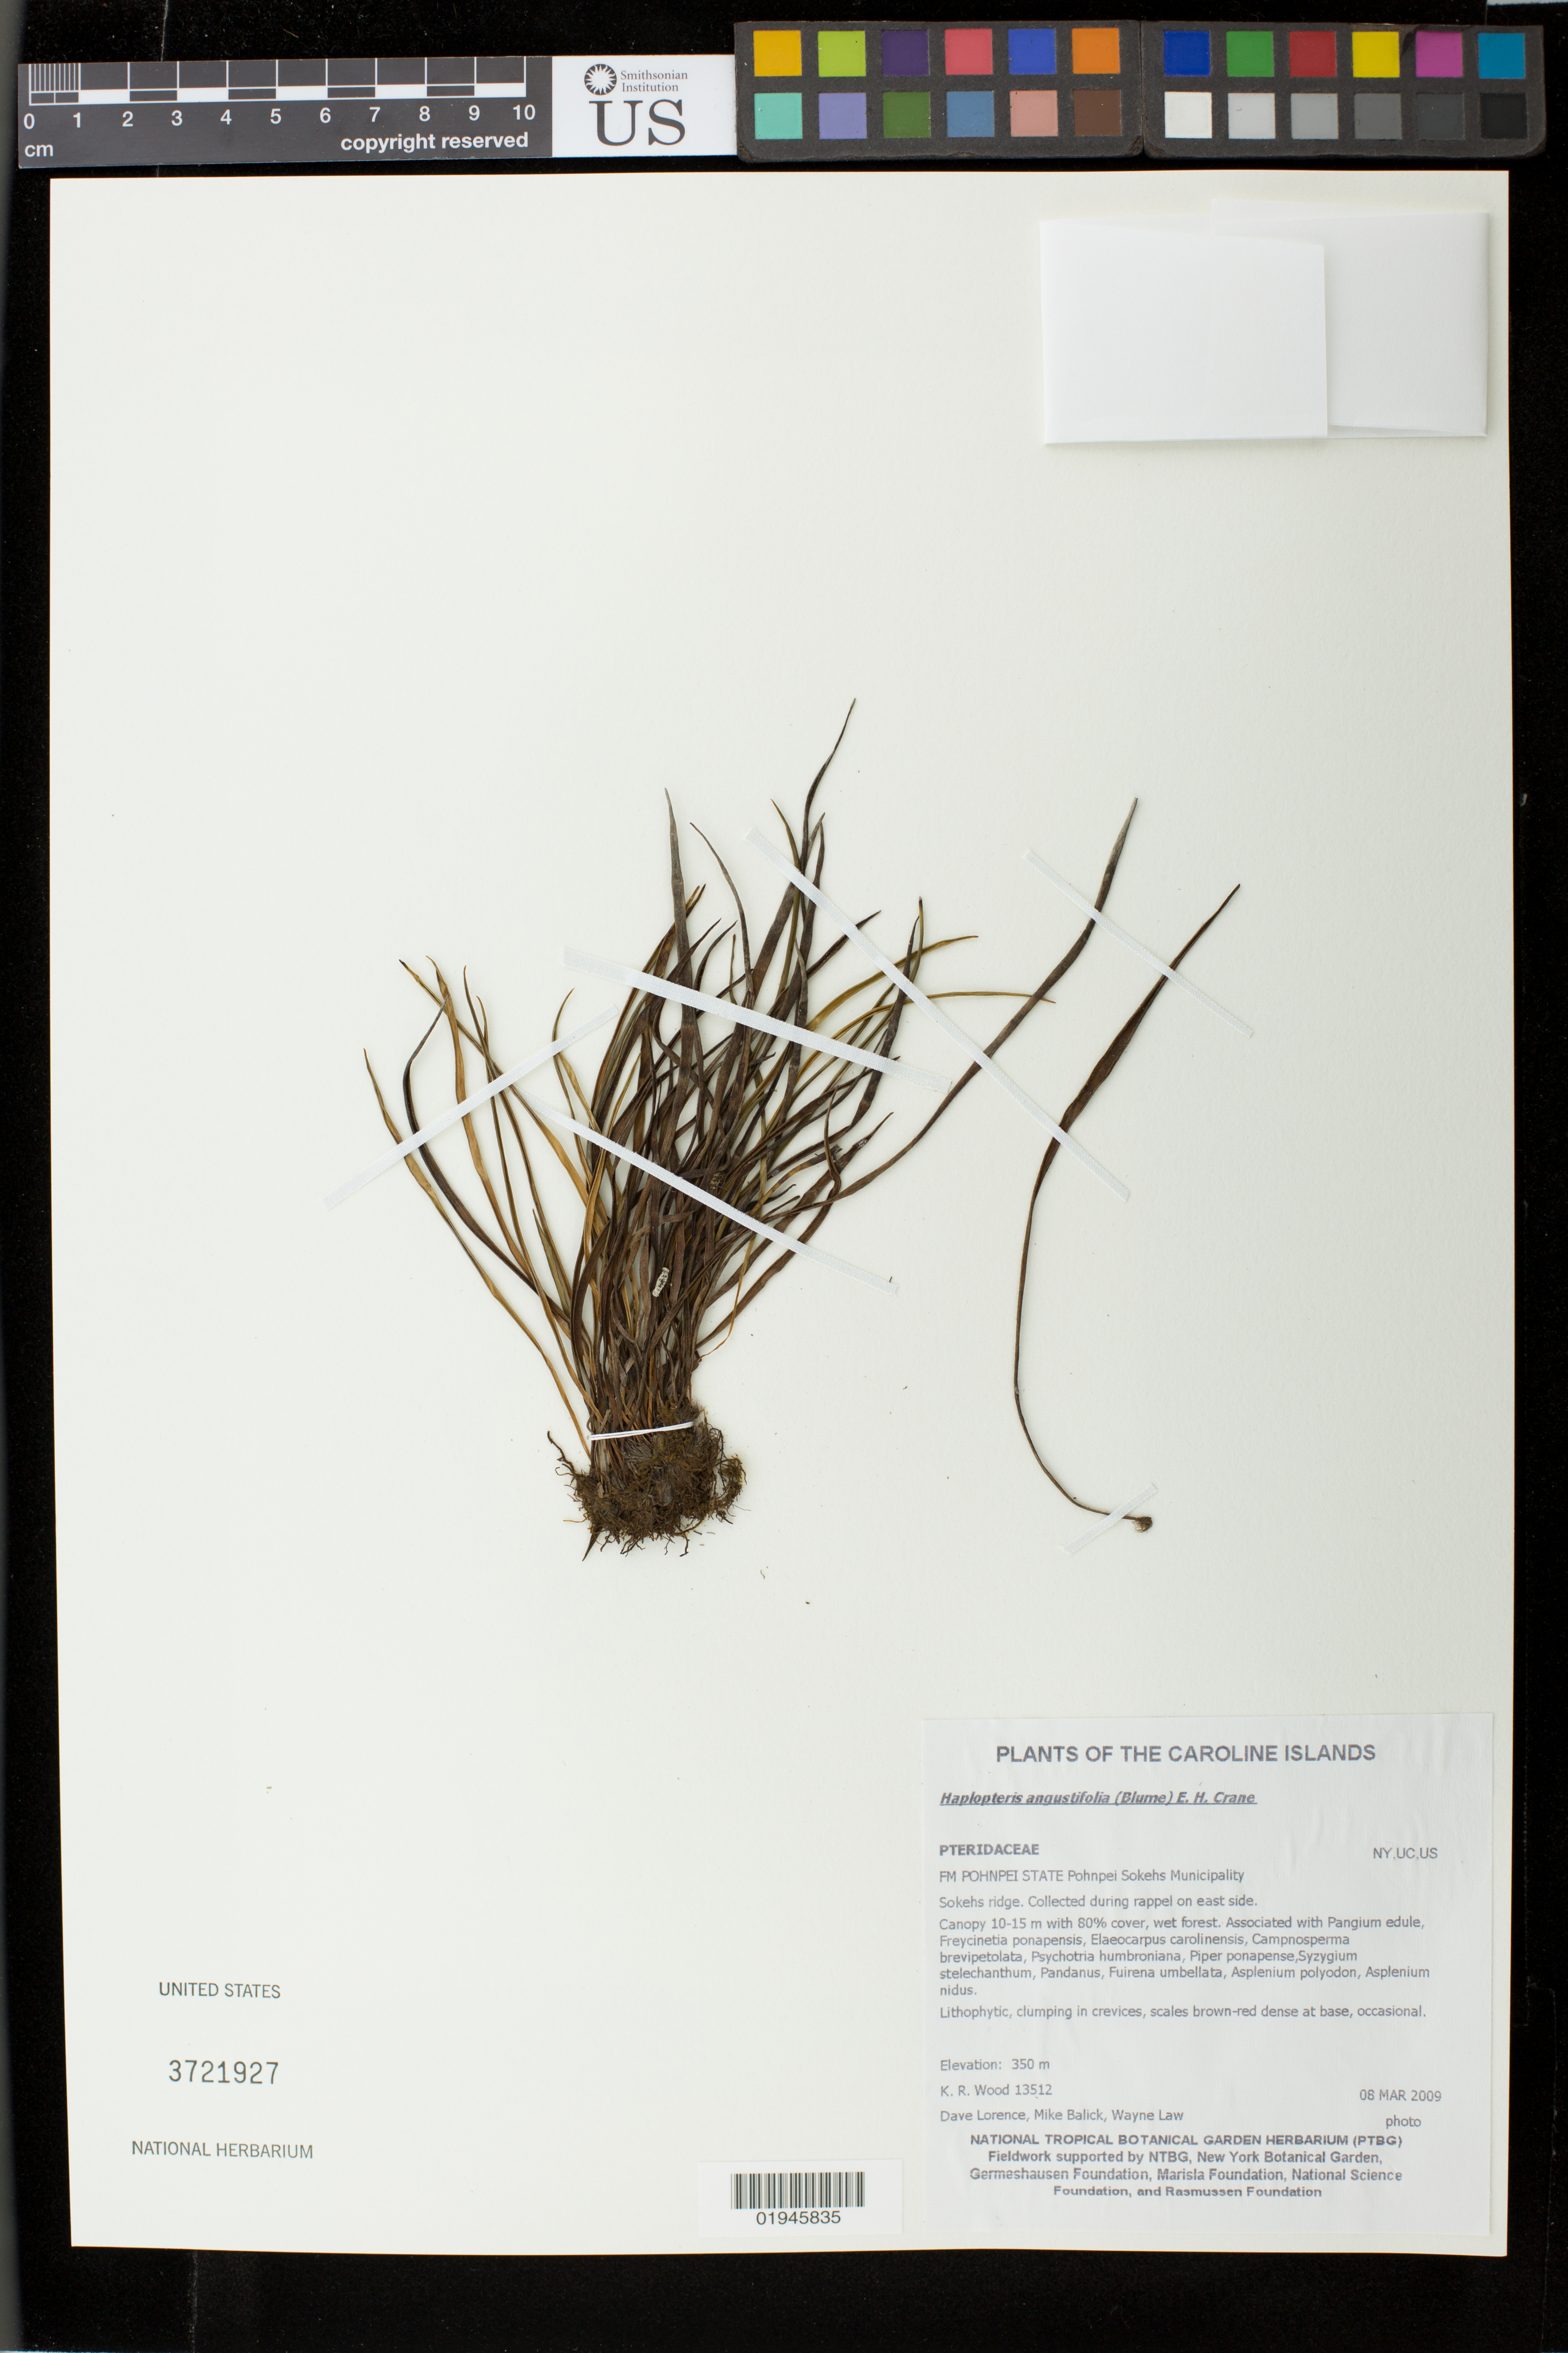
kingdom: Plantae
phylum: Tracheophyta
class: Polypodiopsida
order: Polypodiales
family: Pteridaceae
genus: Haplopteris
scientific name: Haplopteris angustifolia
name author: (Blume) E.H. Crane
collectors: K. R. Wood, D. Lorence, M. Balick & W. Law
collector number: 13512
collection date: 2009-03-08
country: Micronesia, Federated States of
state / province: Pohnpei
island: Pohnpei [Ponape]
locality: Sokehs District, Sokehs Ridge, rappel on east side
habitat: Wet forest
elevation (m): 350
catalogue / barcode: US 3721927